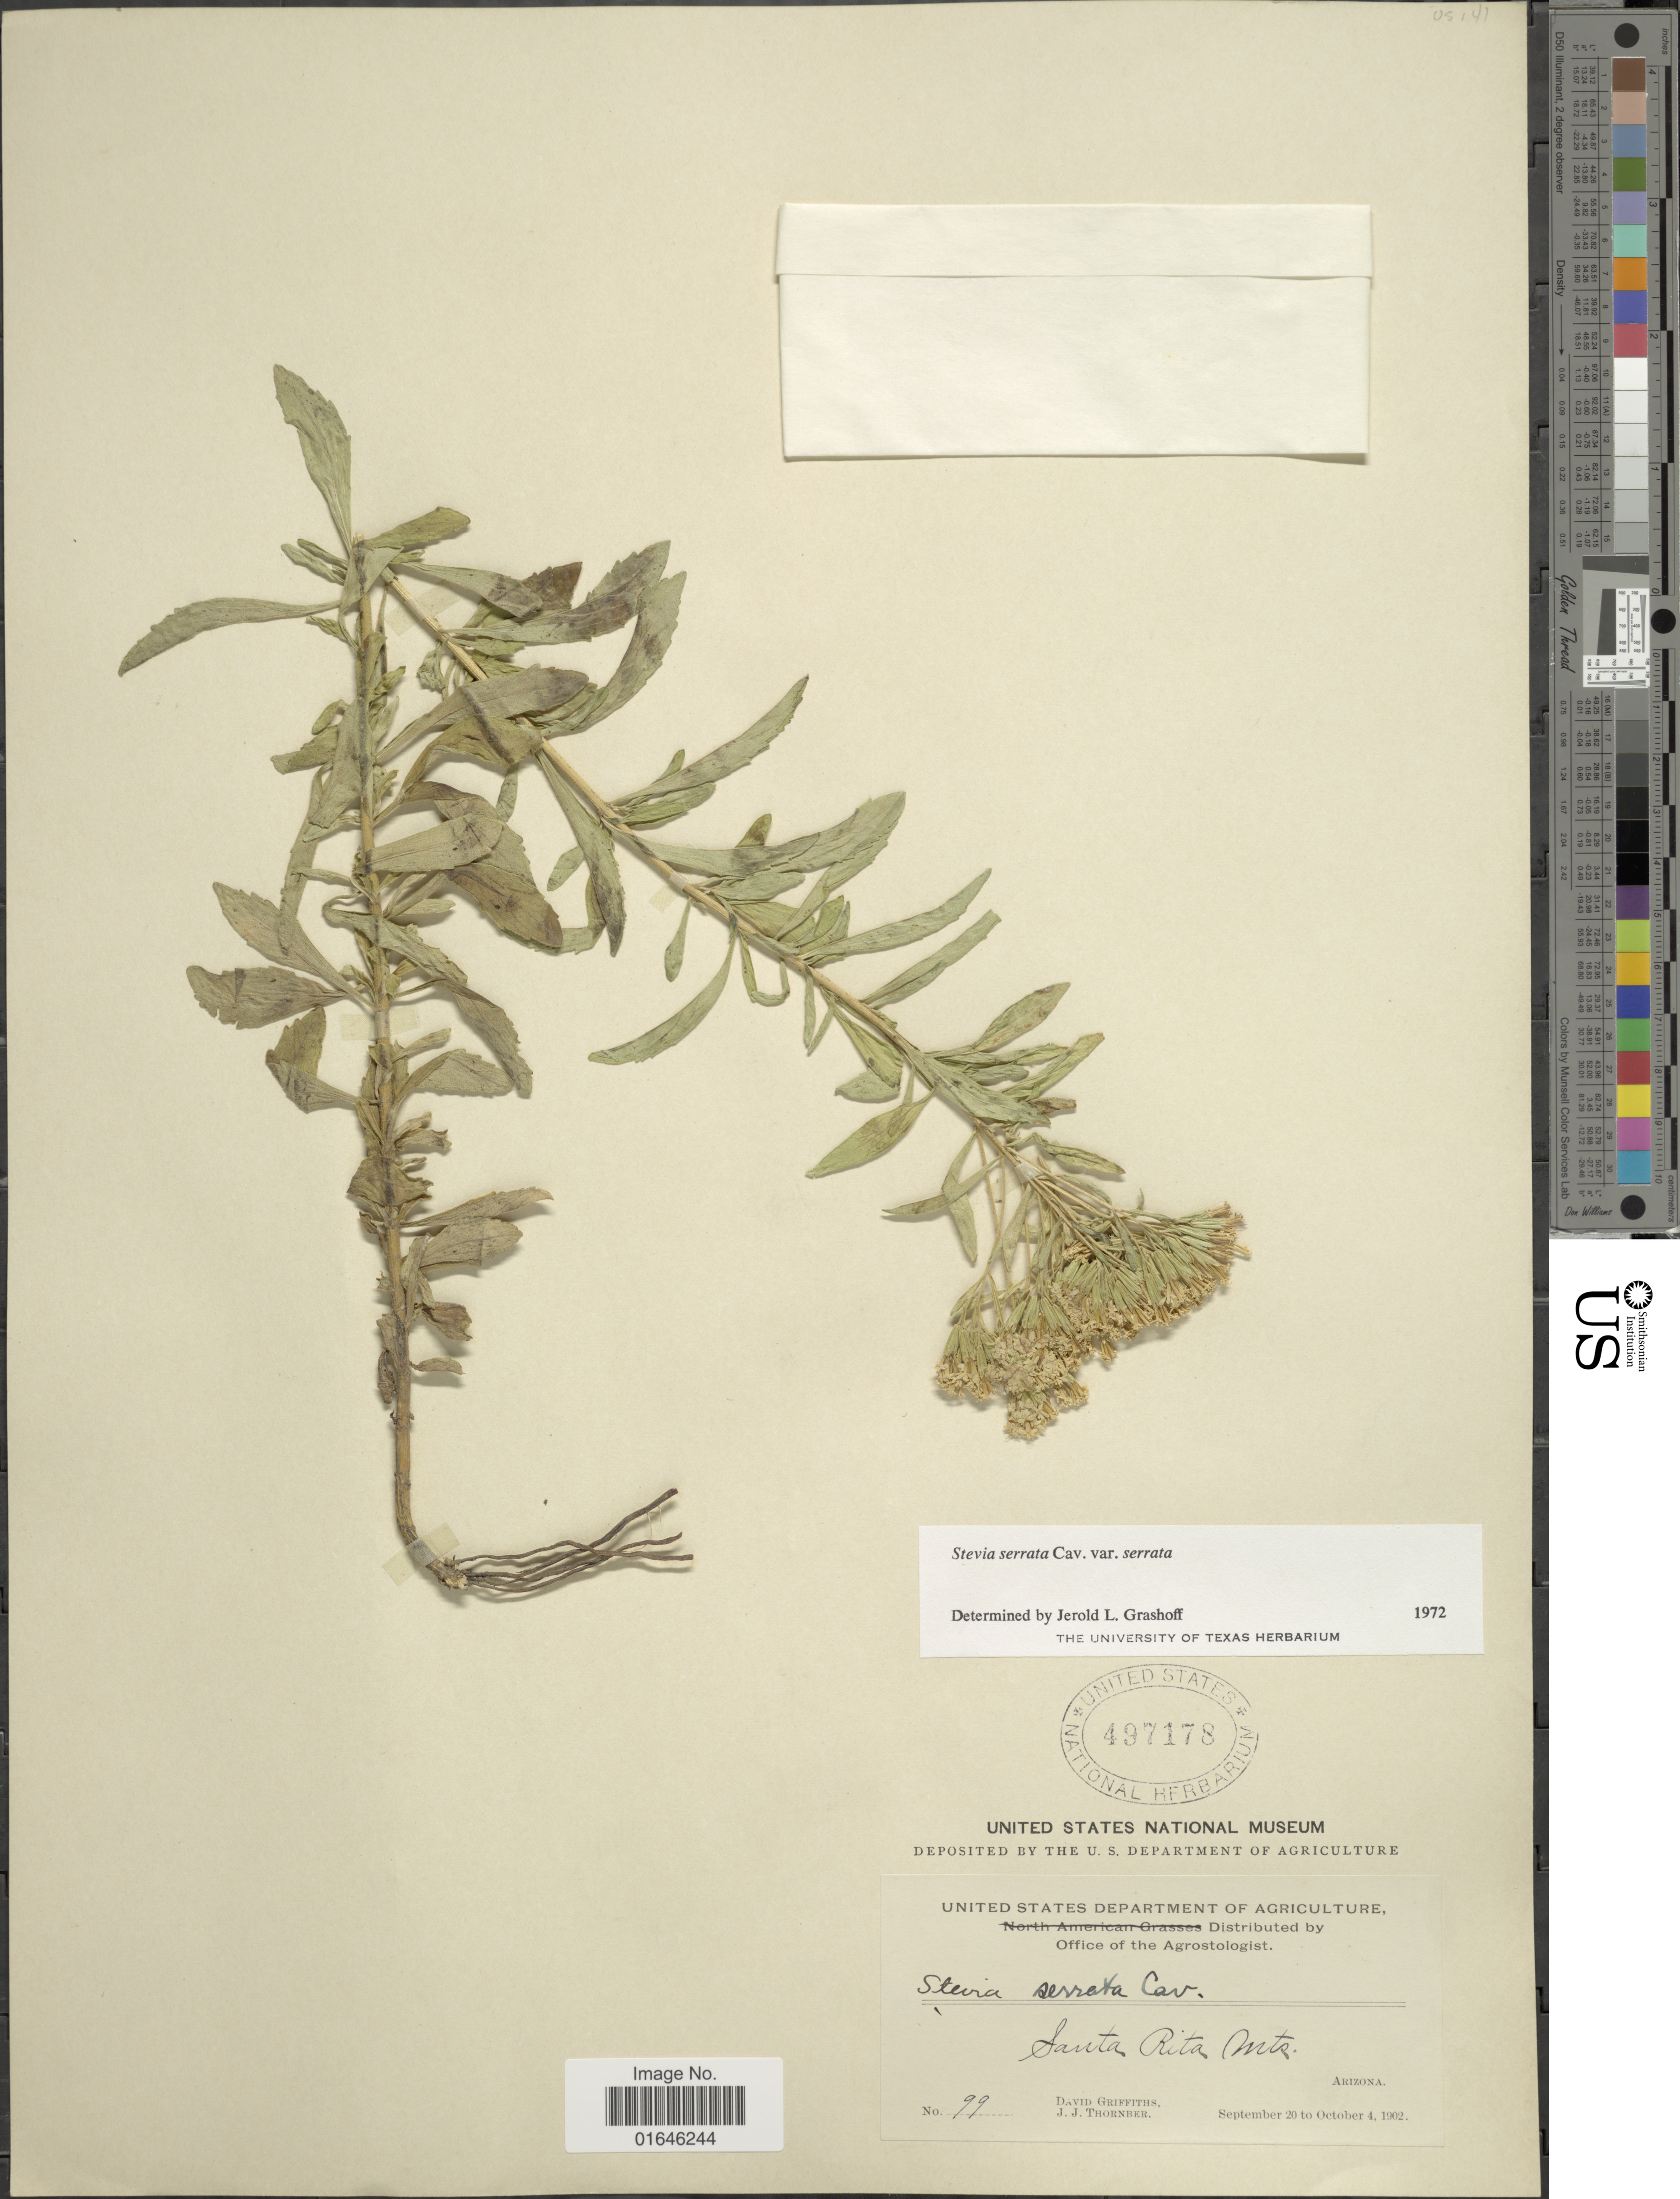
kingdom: Plantae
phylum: Tracheophyta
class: Magnoliopsida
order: Asterales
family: Asteraceae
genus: Stevia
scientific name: Stevia serrata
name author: Cav.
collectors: D. Griffiths & J. Thornber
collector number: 99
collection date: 1902-09-20/1902-10-04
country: United States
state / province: Arizona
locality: Santa Rita Mts.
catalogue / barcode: US 497178